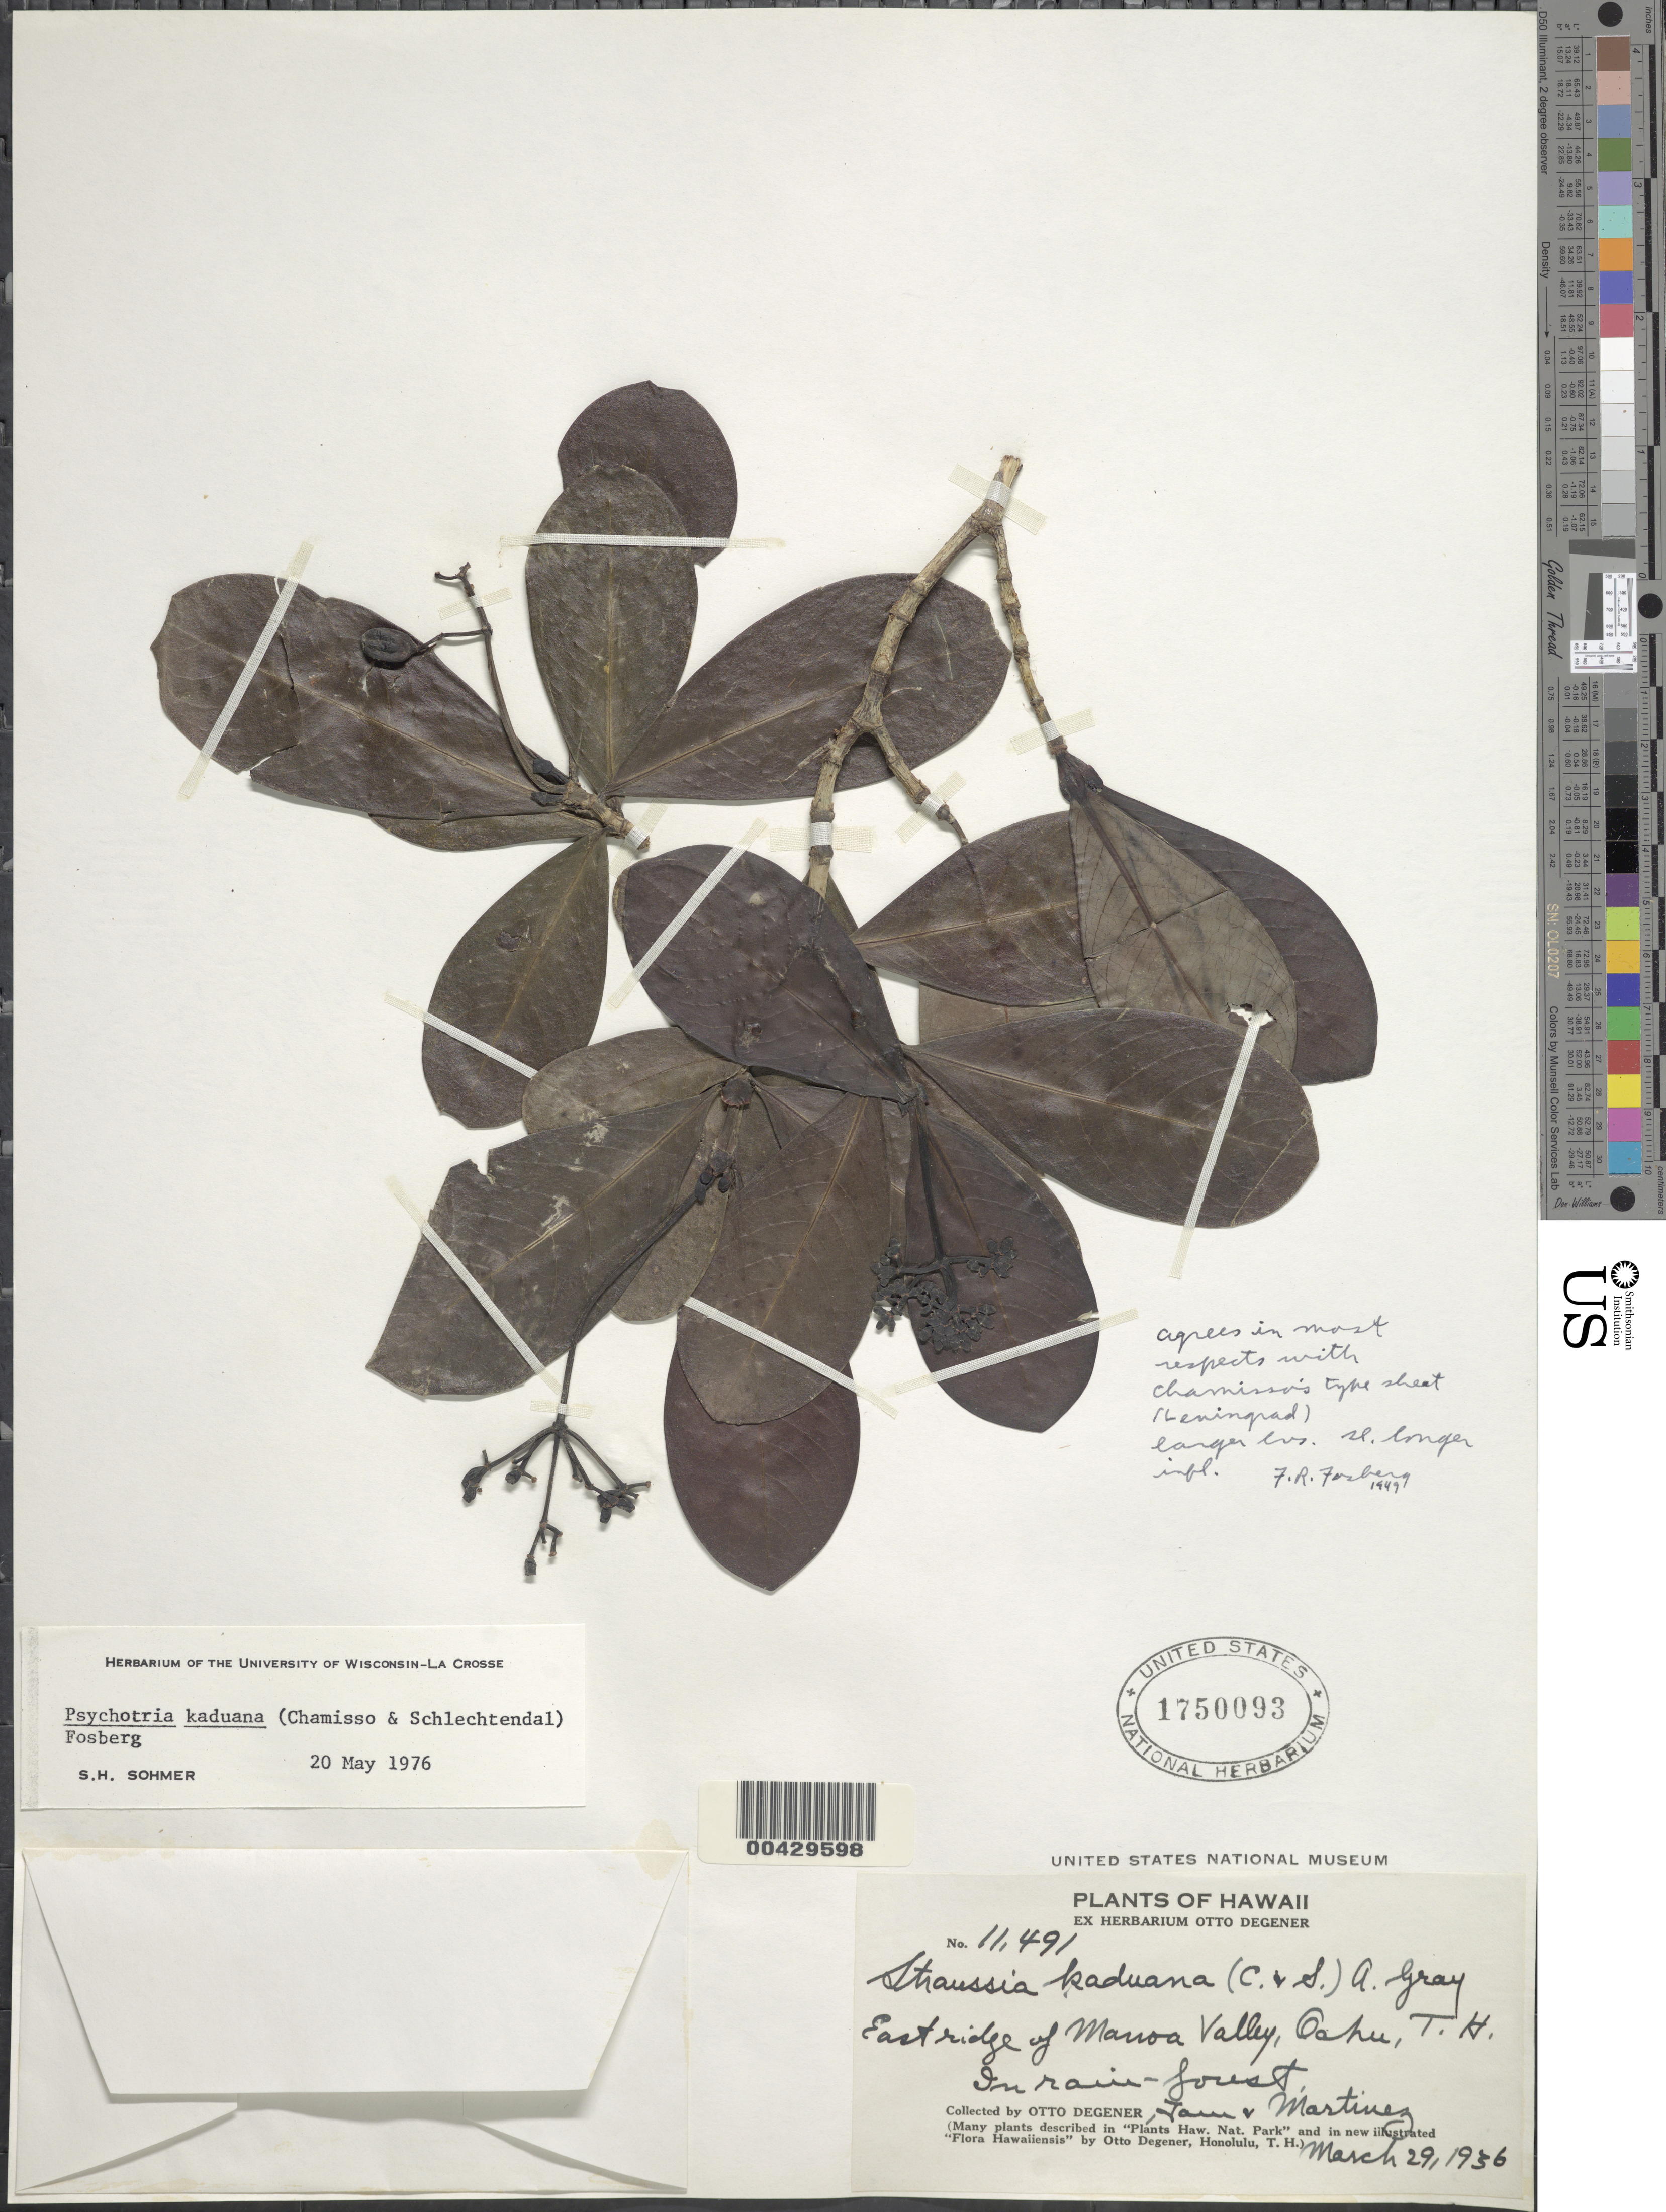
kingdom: Plantae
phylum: Tracheophyta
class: Magnoliopsida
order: Gentianales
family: Rubiaceae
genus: Psychotria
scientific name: Psychotria kaduana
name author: (Cham. & Schltdl.) Fosberg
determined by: Sohmer, S. H.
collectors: O. Degener, Tam & -- Martinez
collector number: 11491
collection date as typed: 29 Mar 1936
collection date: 1936-03-29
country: United States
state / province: Hawaii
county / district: Honolulu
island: Oahu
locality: East ridge of Manoa Valley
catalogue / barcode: US 1750093